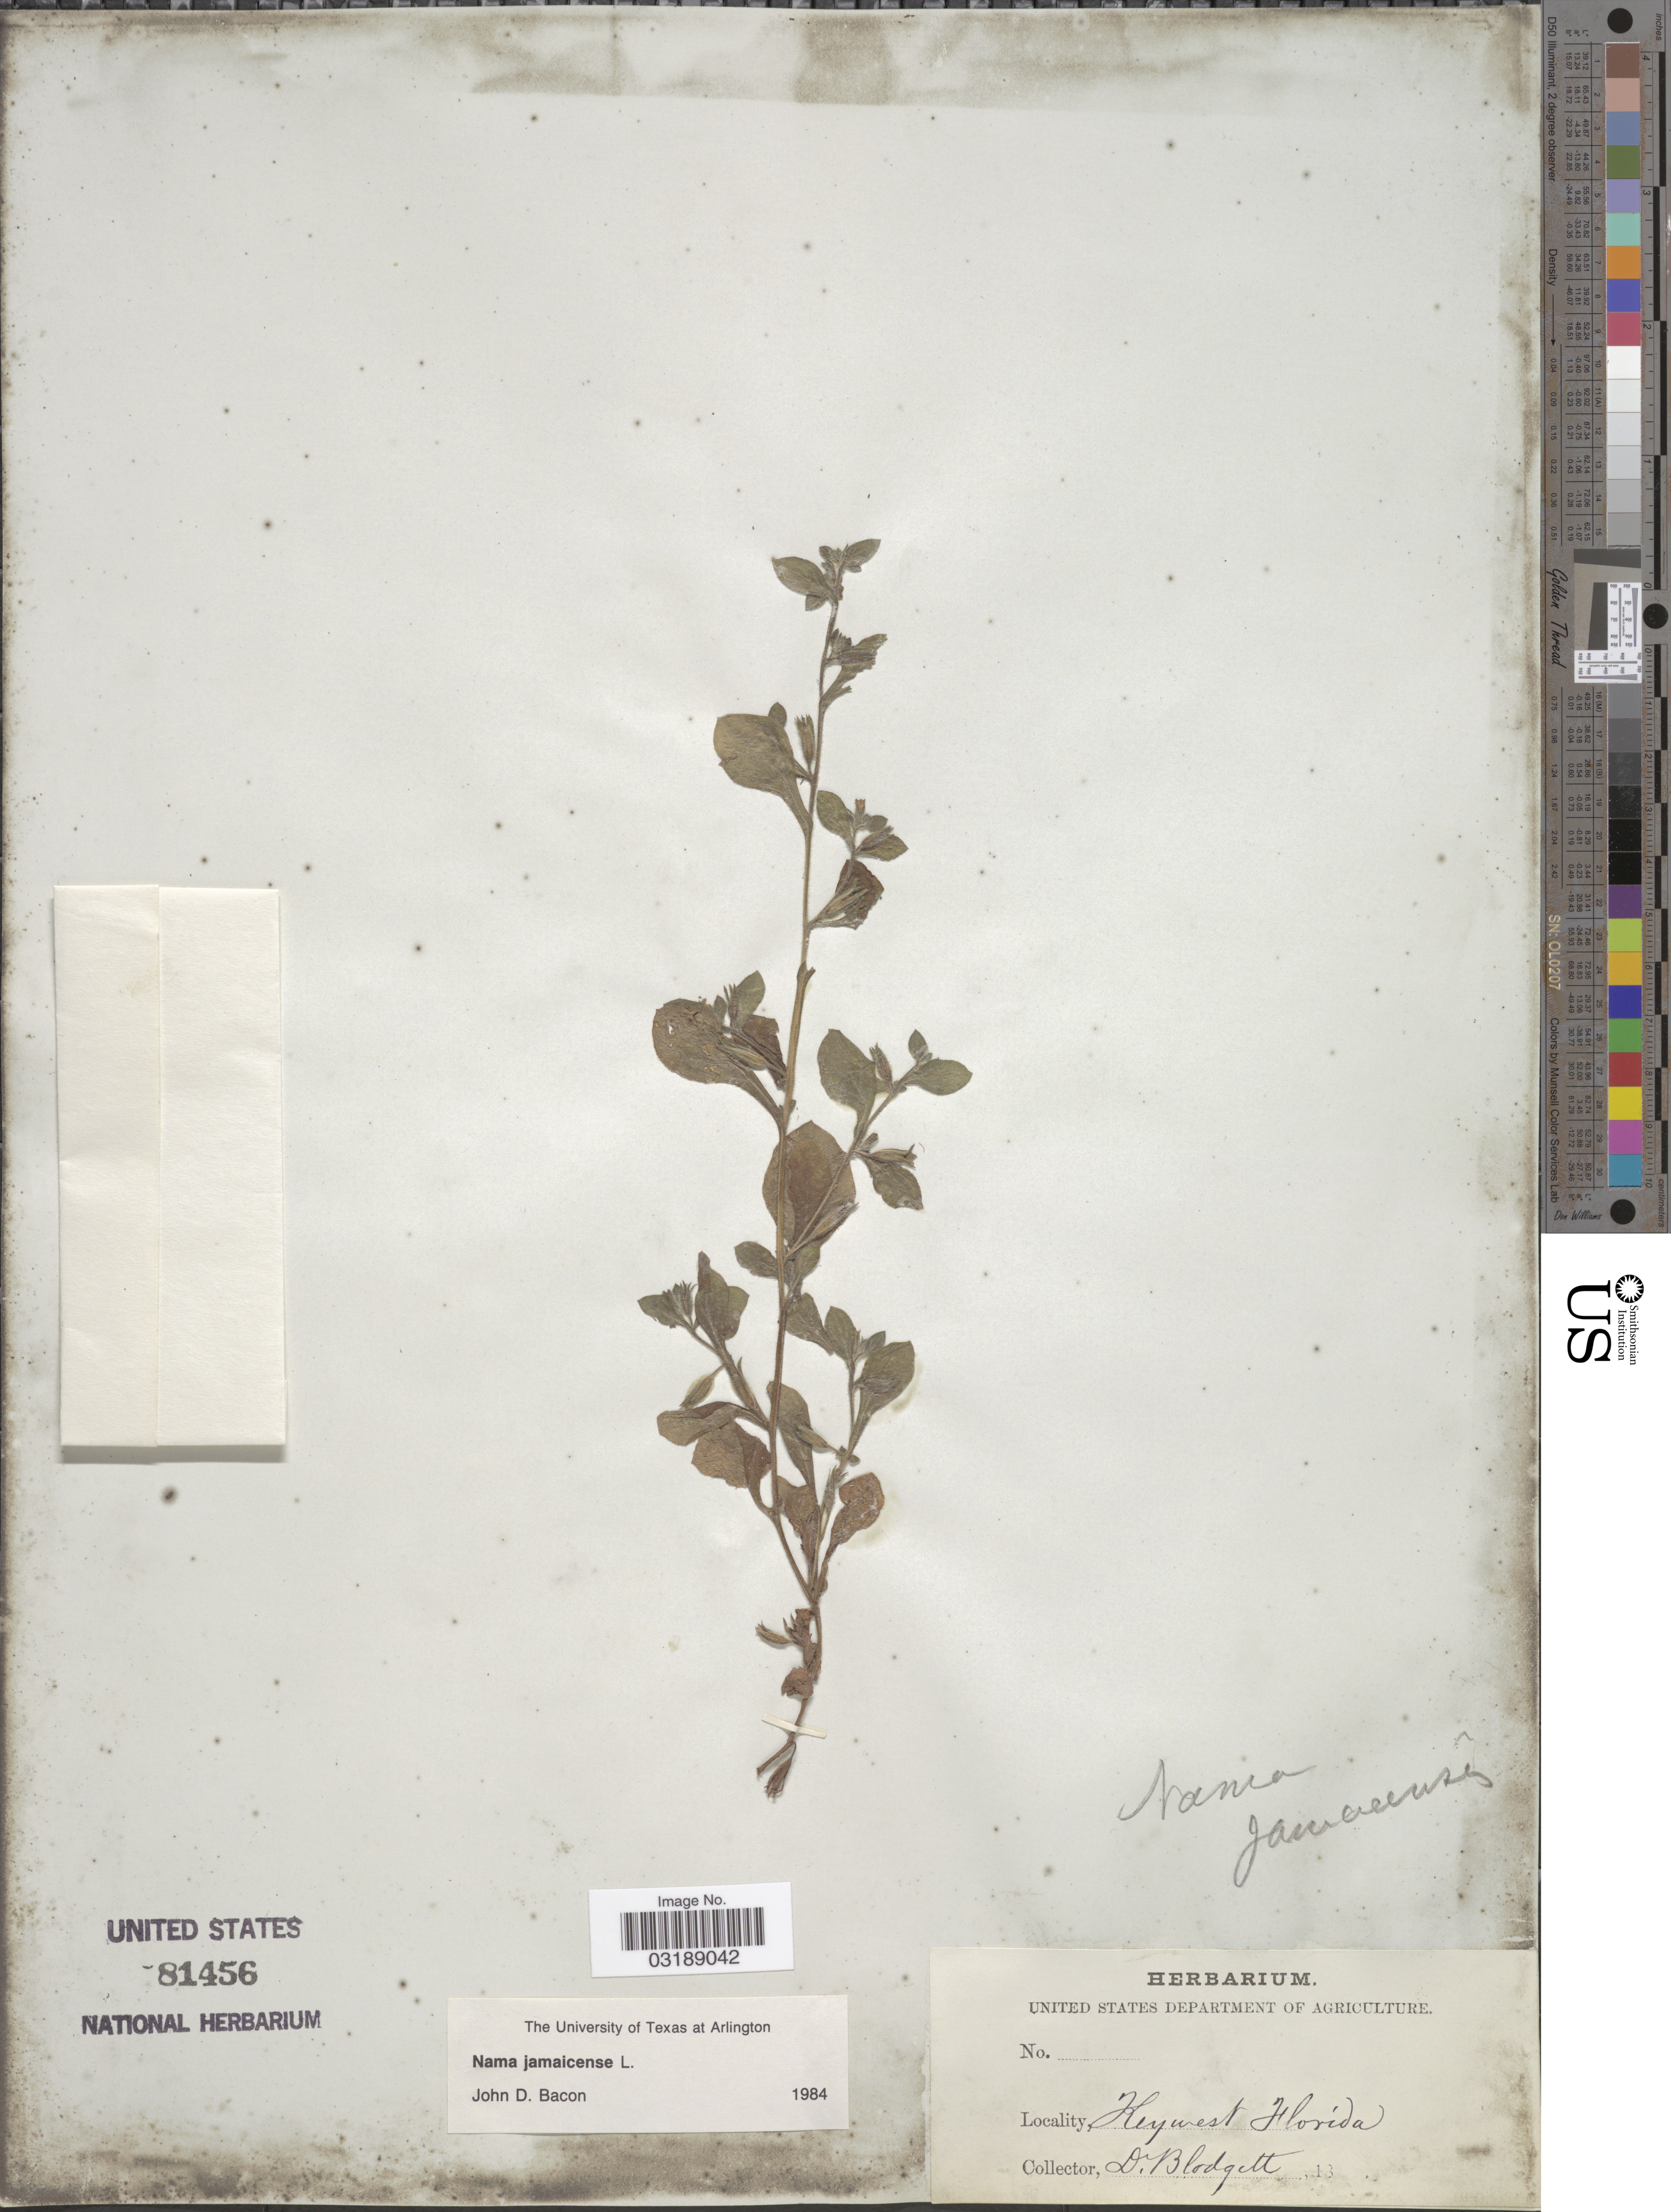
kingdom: Plantae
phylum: Tracheophyta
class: Magnoliopsida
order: Boraginales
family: Namaceae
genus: Nama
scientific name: Nama jamaicensis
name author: L.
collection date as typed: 18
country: United States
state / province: Florida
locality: Keywest.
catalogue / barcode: US 81456